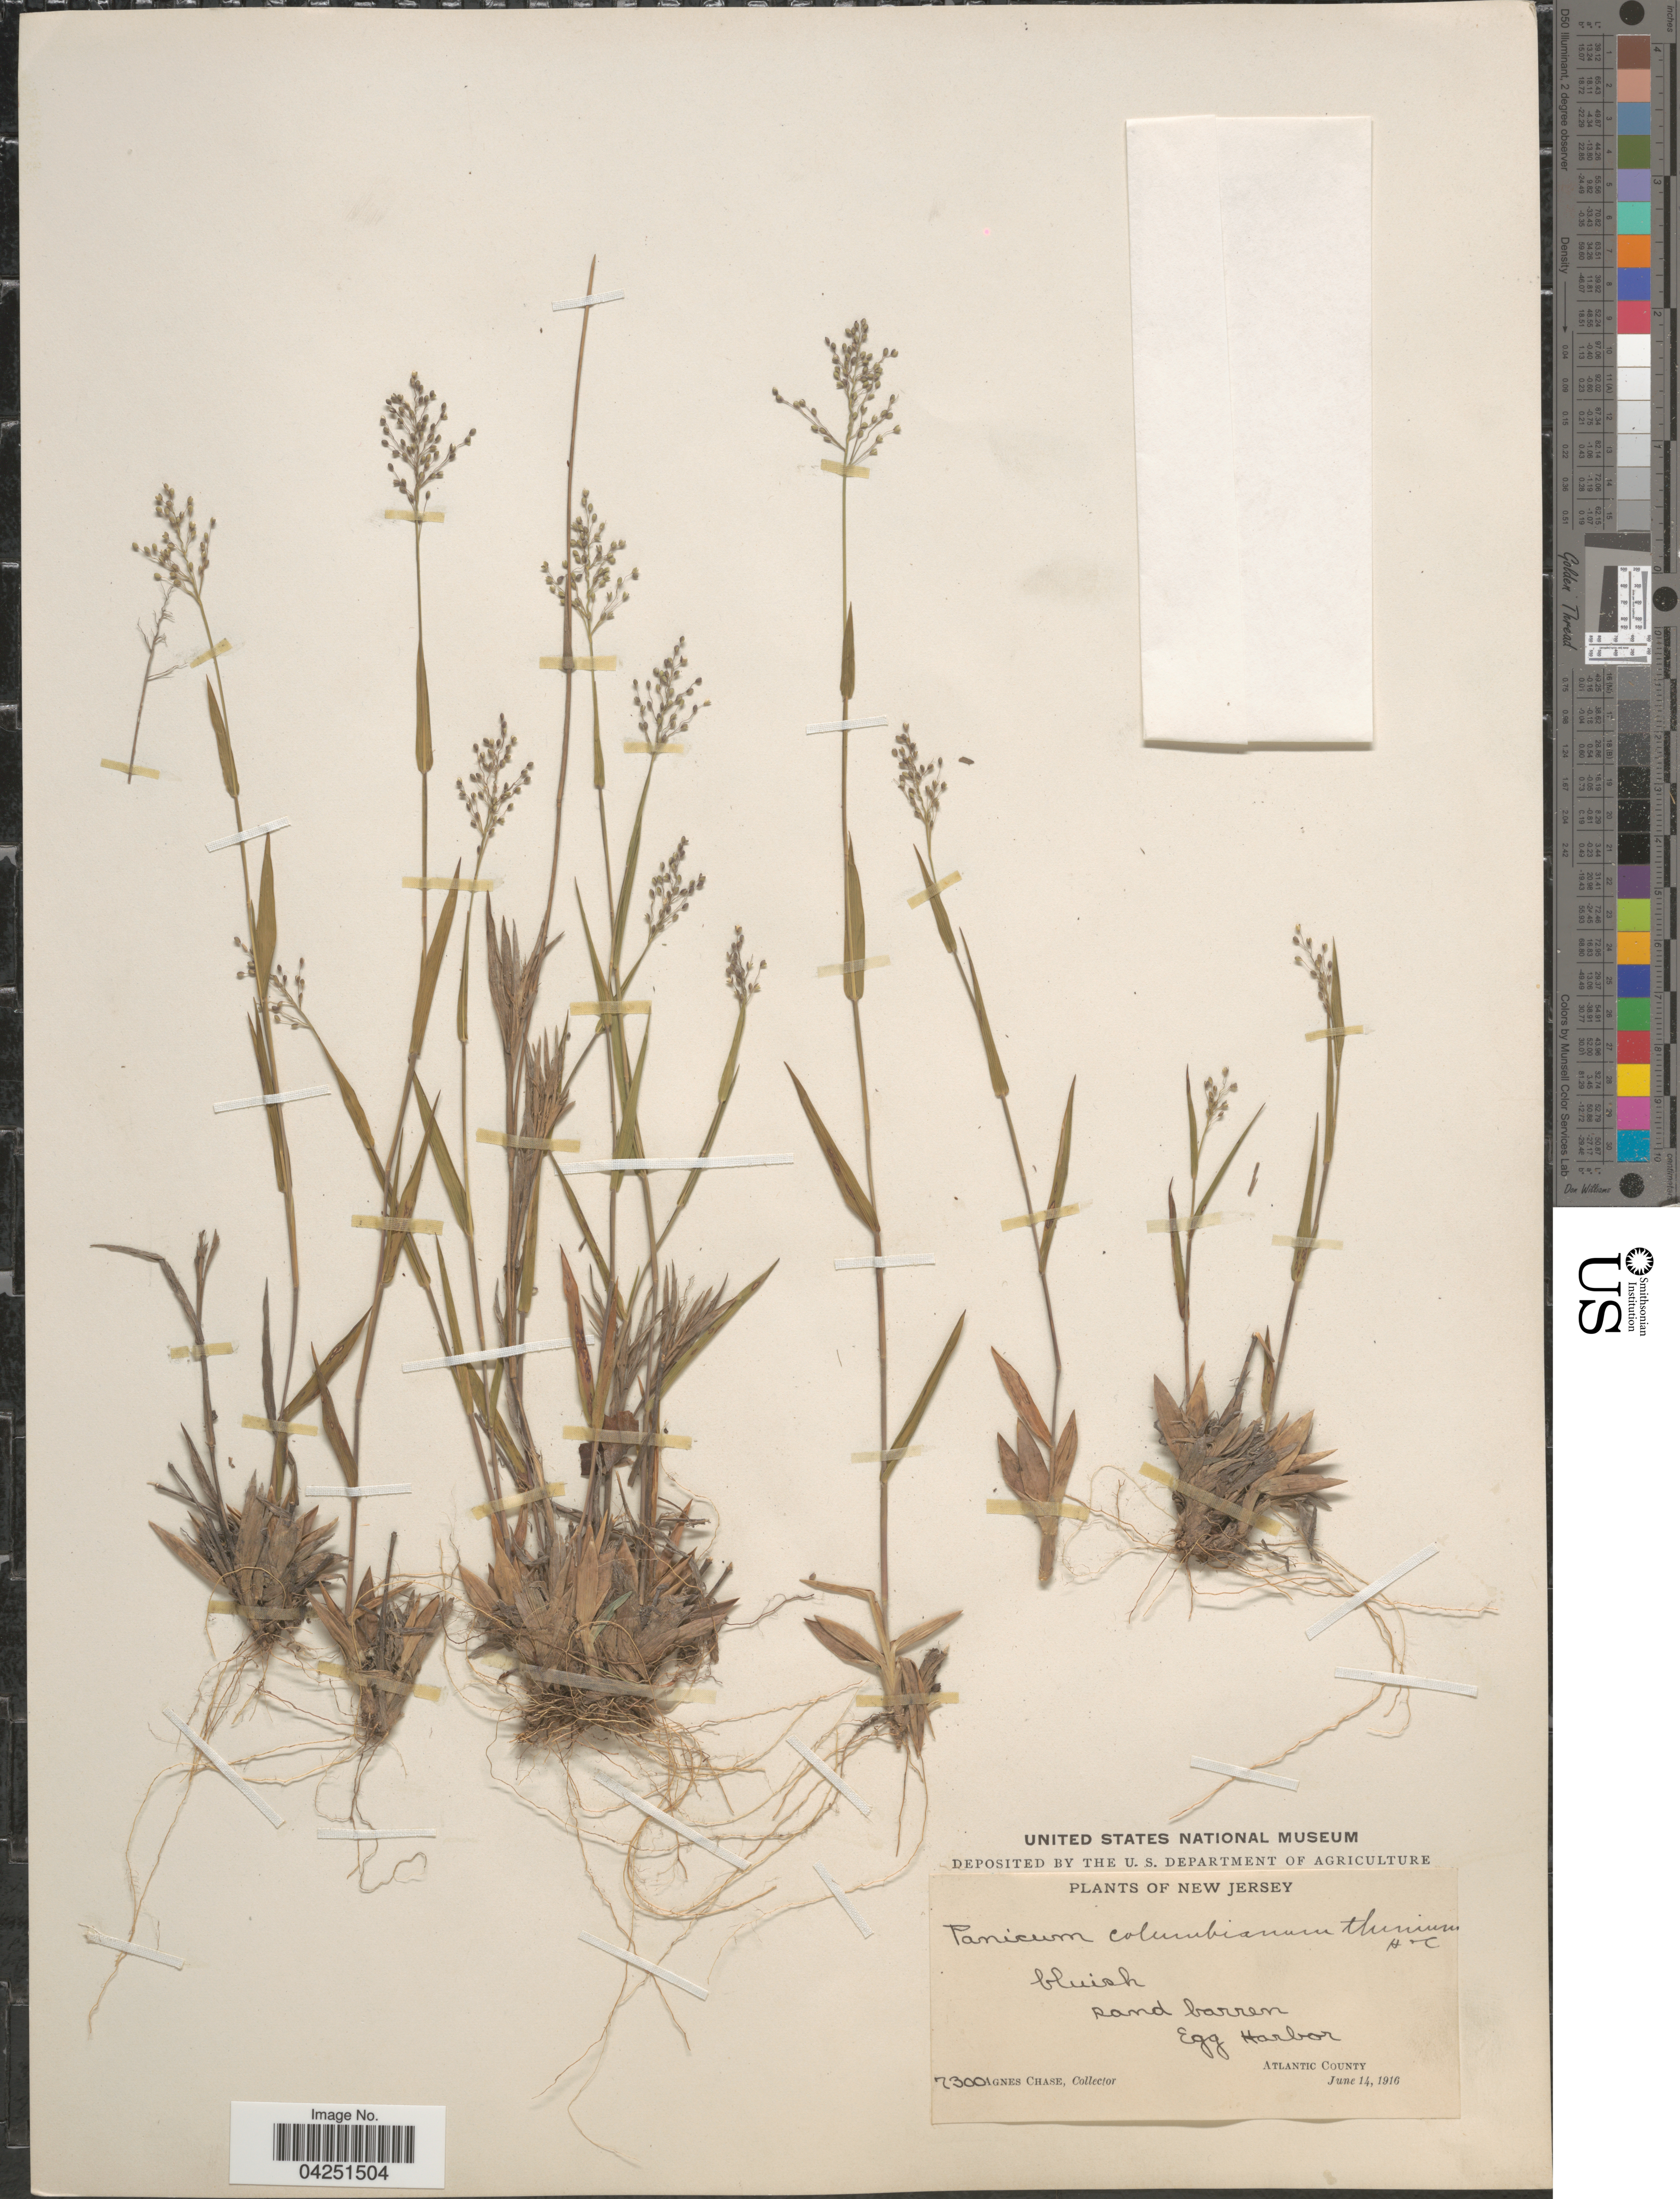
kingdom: Plantae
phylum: Tracheophyta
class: Liliopsida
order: Poales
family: Poaceae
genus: Dichanthelium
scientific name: Dichanthelium acuminatum var. acuminatum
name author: (Sw.) Gould & C.A. Clark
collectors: A. Chase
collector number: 7300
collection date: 1916-06-14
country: United States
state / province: New Jersey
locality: Sand barren. Egg Harbor. Atlantic County.